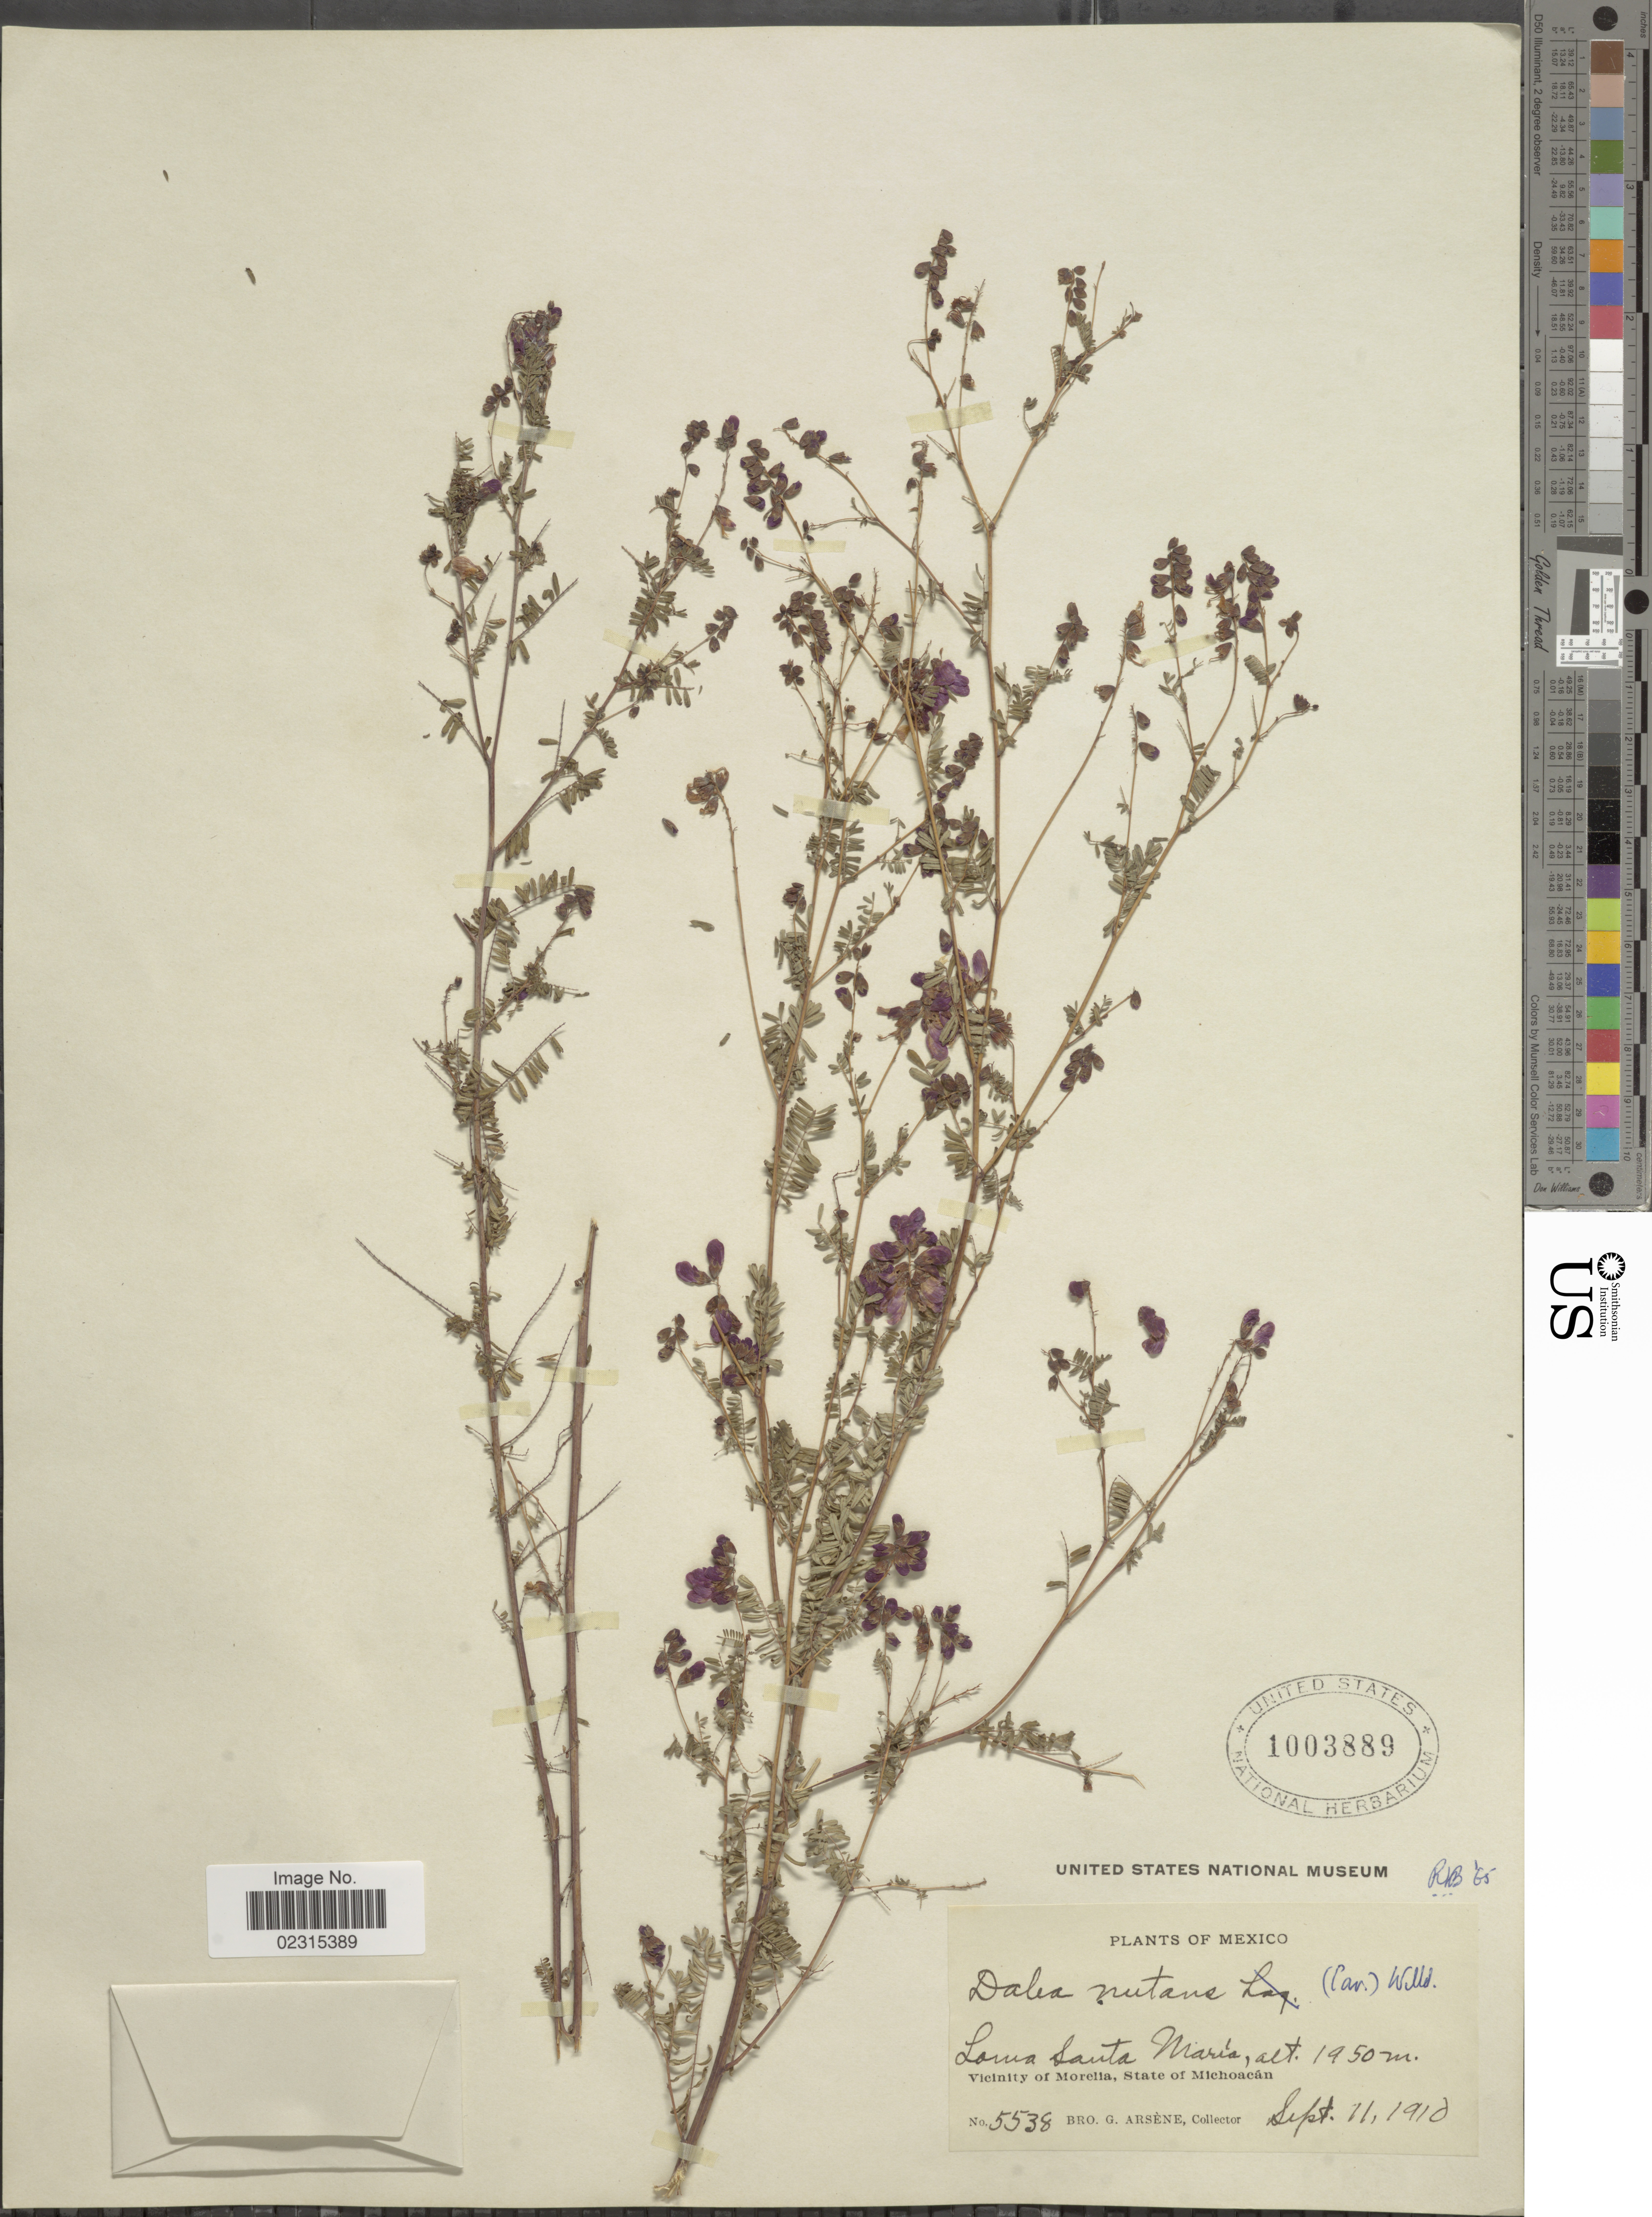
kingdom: Plantae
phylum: Tracheophyta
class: Magnoliopsida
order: Fabales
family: Fabaceae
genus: Marina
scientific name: Marina nutans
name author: (Cav.) Barneby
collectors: Bro. G. Arsène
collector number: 5538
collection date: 1910-09-11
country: Mexico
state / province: Michoacán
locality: Loma Santa Maria, Vicinity of Morelia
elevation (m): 1950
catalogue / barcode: US 1003889